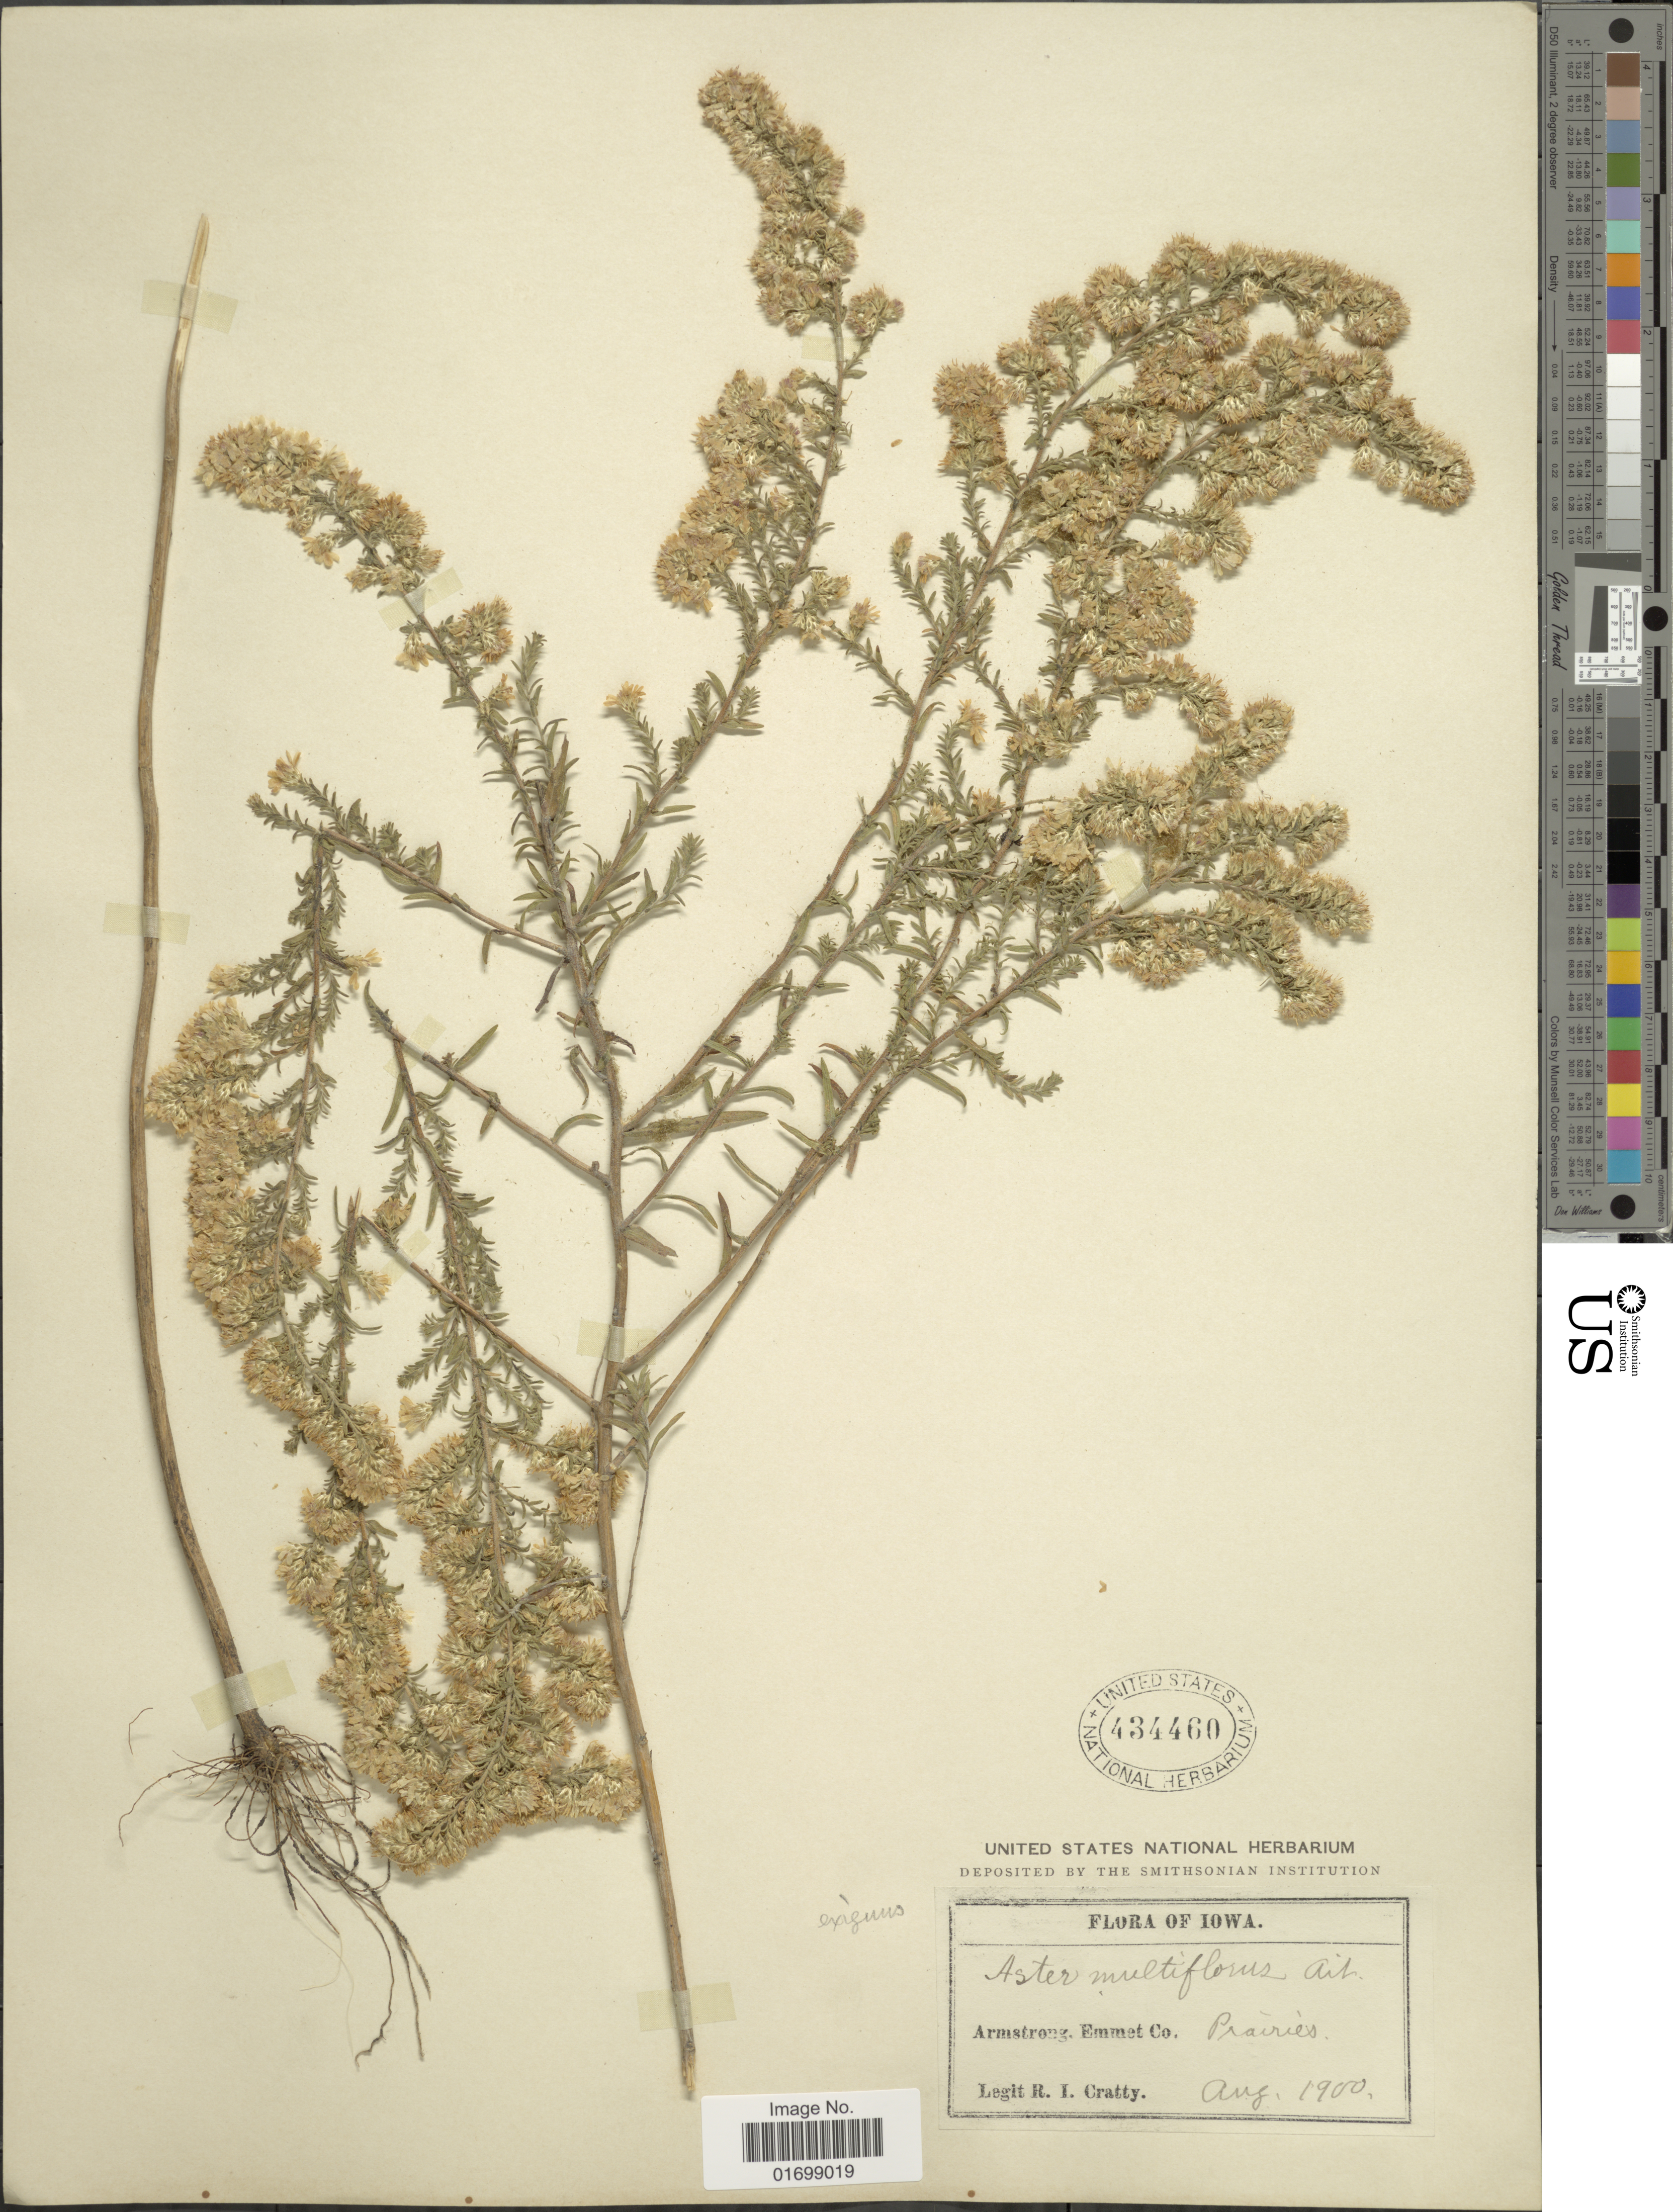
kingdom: Plantae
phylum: Tracheophyta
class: Magnoliopsida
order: Asterales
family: Asteraceae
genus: Symphyotrichum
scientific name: Symphyotrichum ericoides var. prostratum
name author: (Kuntze) G.L. Nesom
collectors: R. Cratty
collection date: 1900-08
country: United States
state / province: Iowa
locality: Armstrong, Emmet Co., prairies.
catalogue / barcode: US 434460